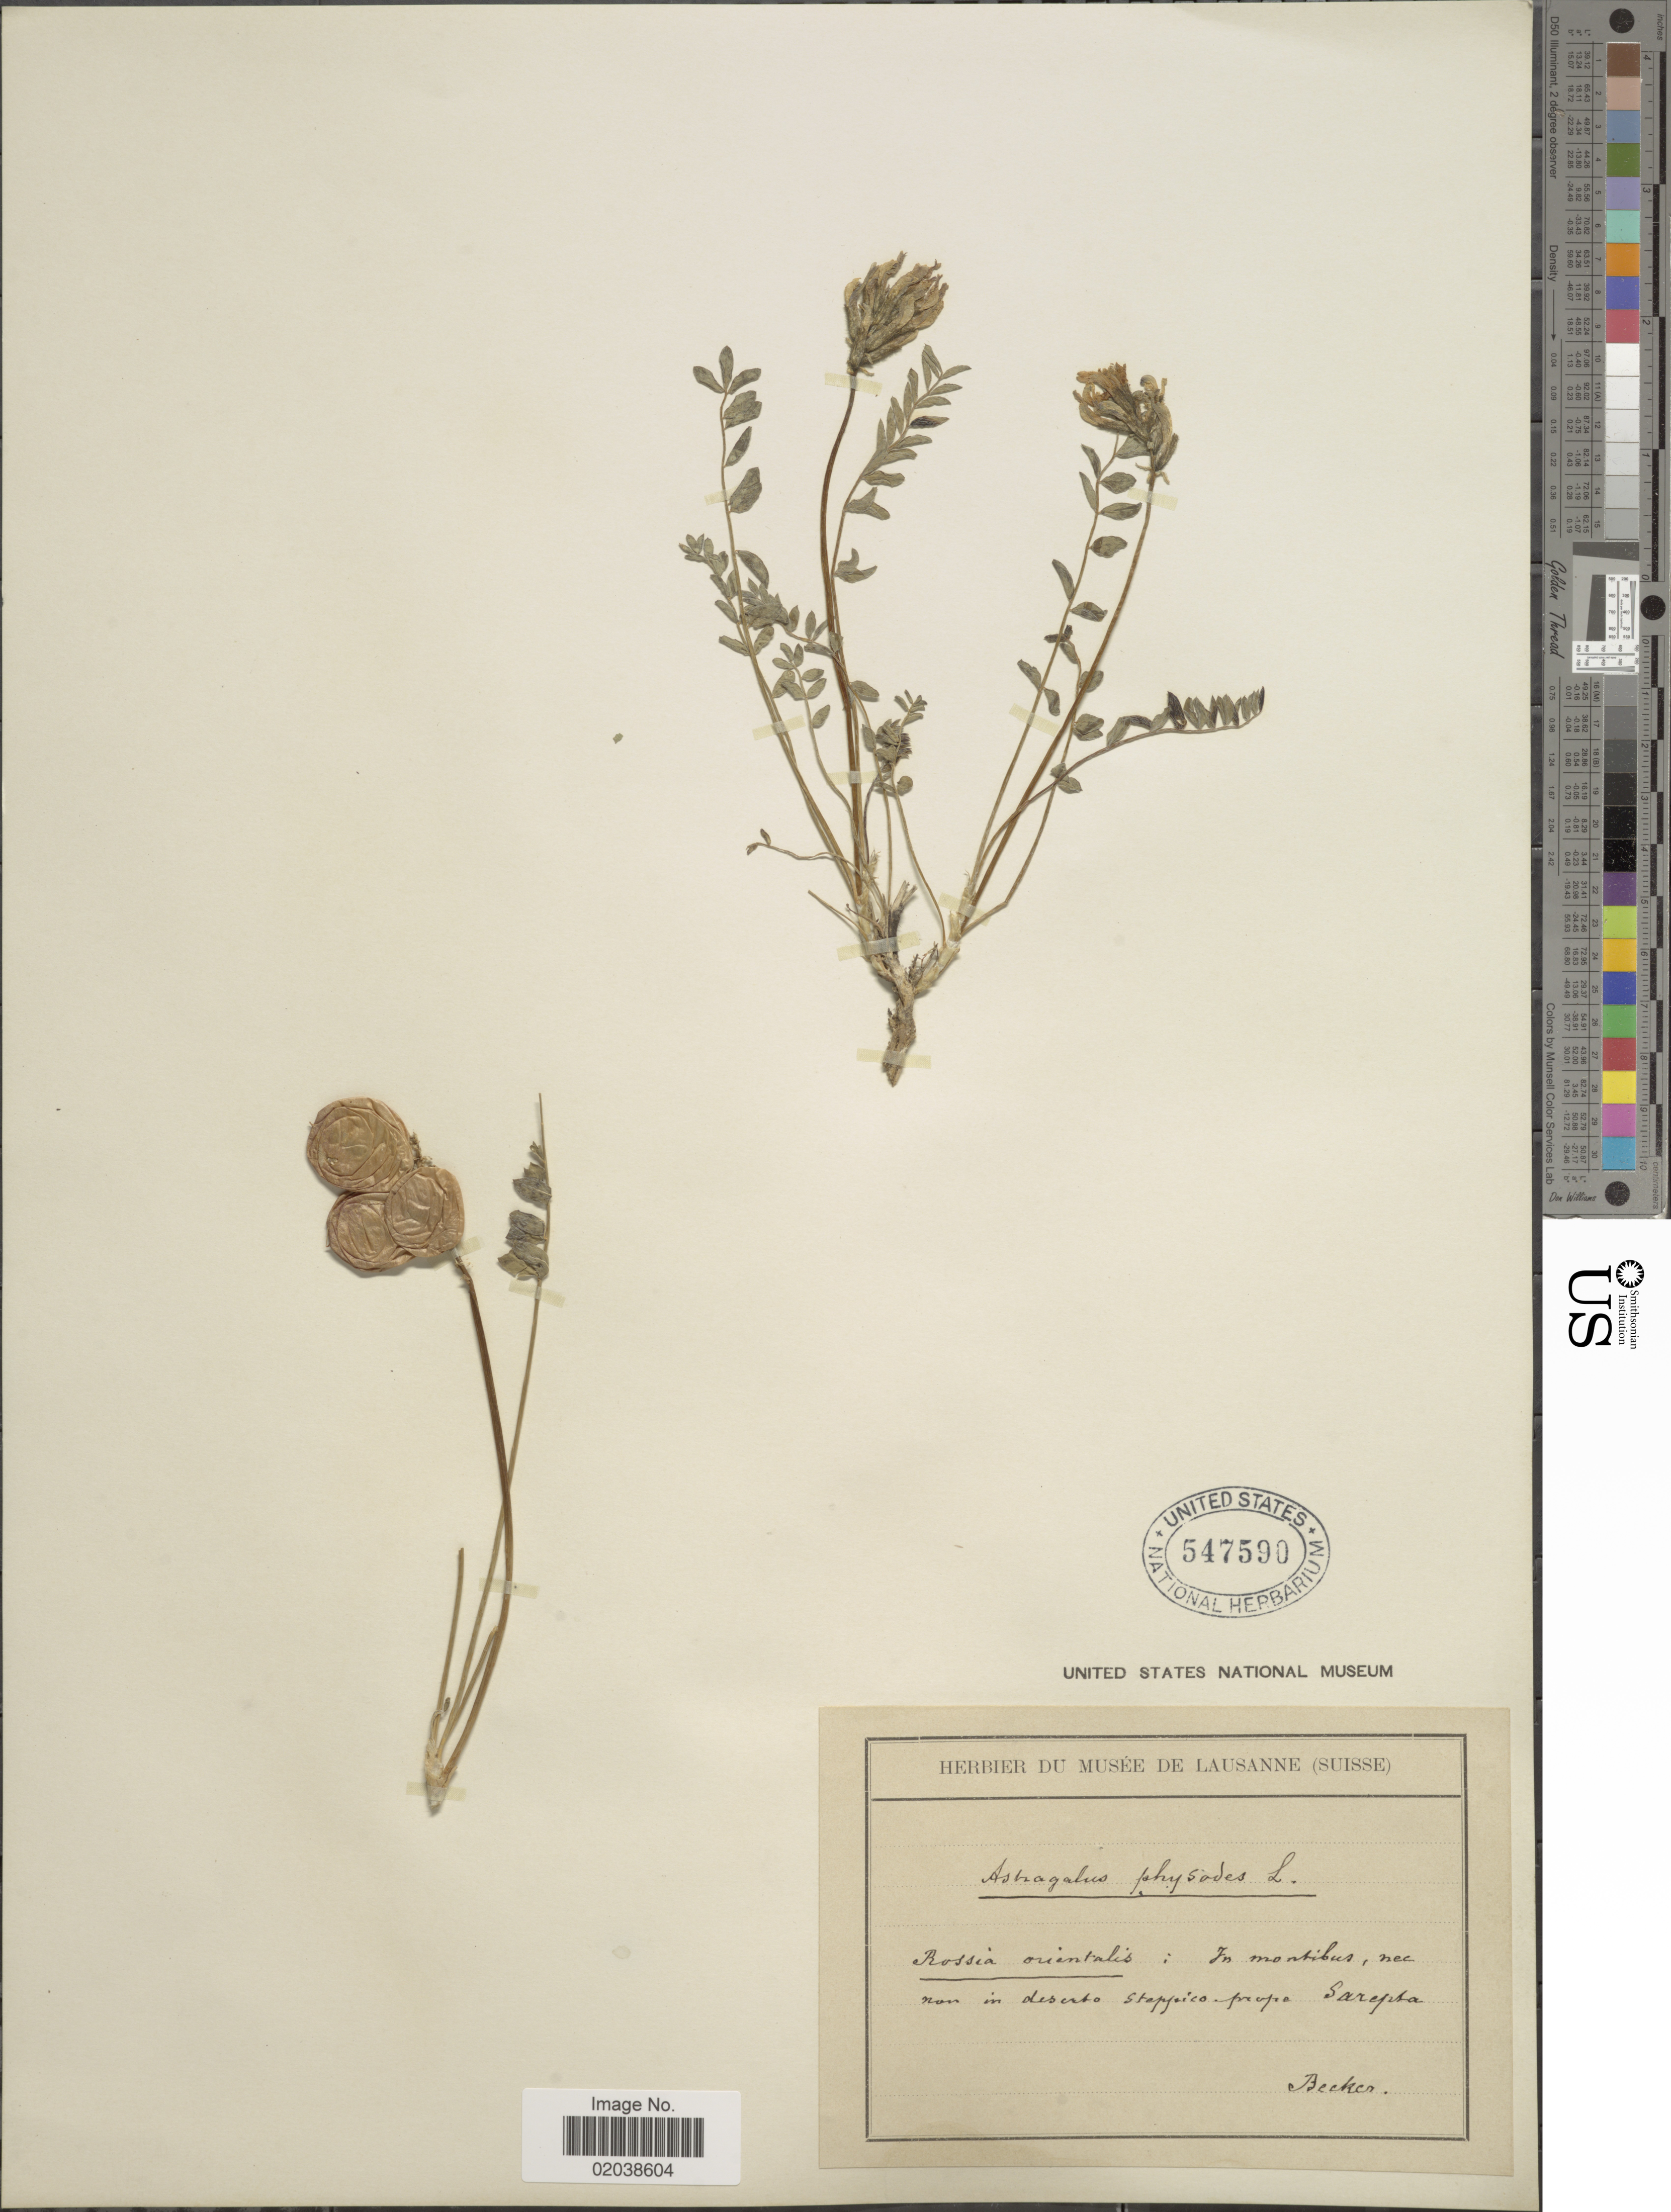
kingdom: Plantae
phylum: Tracheophyta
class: Magnoliopsida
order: Fabales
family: Fabaceae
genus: Astragalus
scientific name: Astragalus physodes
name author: L.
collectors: -. Becker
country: Russian Federation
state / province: Volgograd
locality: Russia Orientalis: In montibus, nec non in deserto stepjeico Sarepta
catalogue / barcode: US 547590